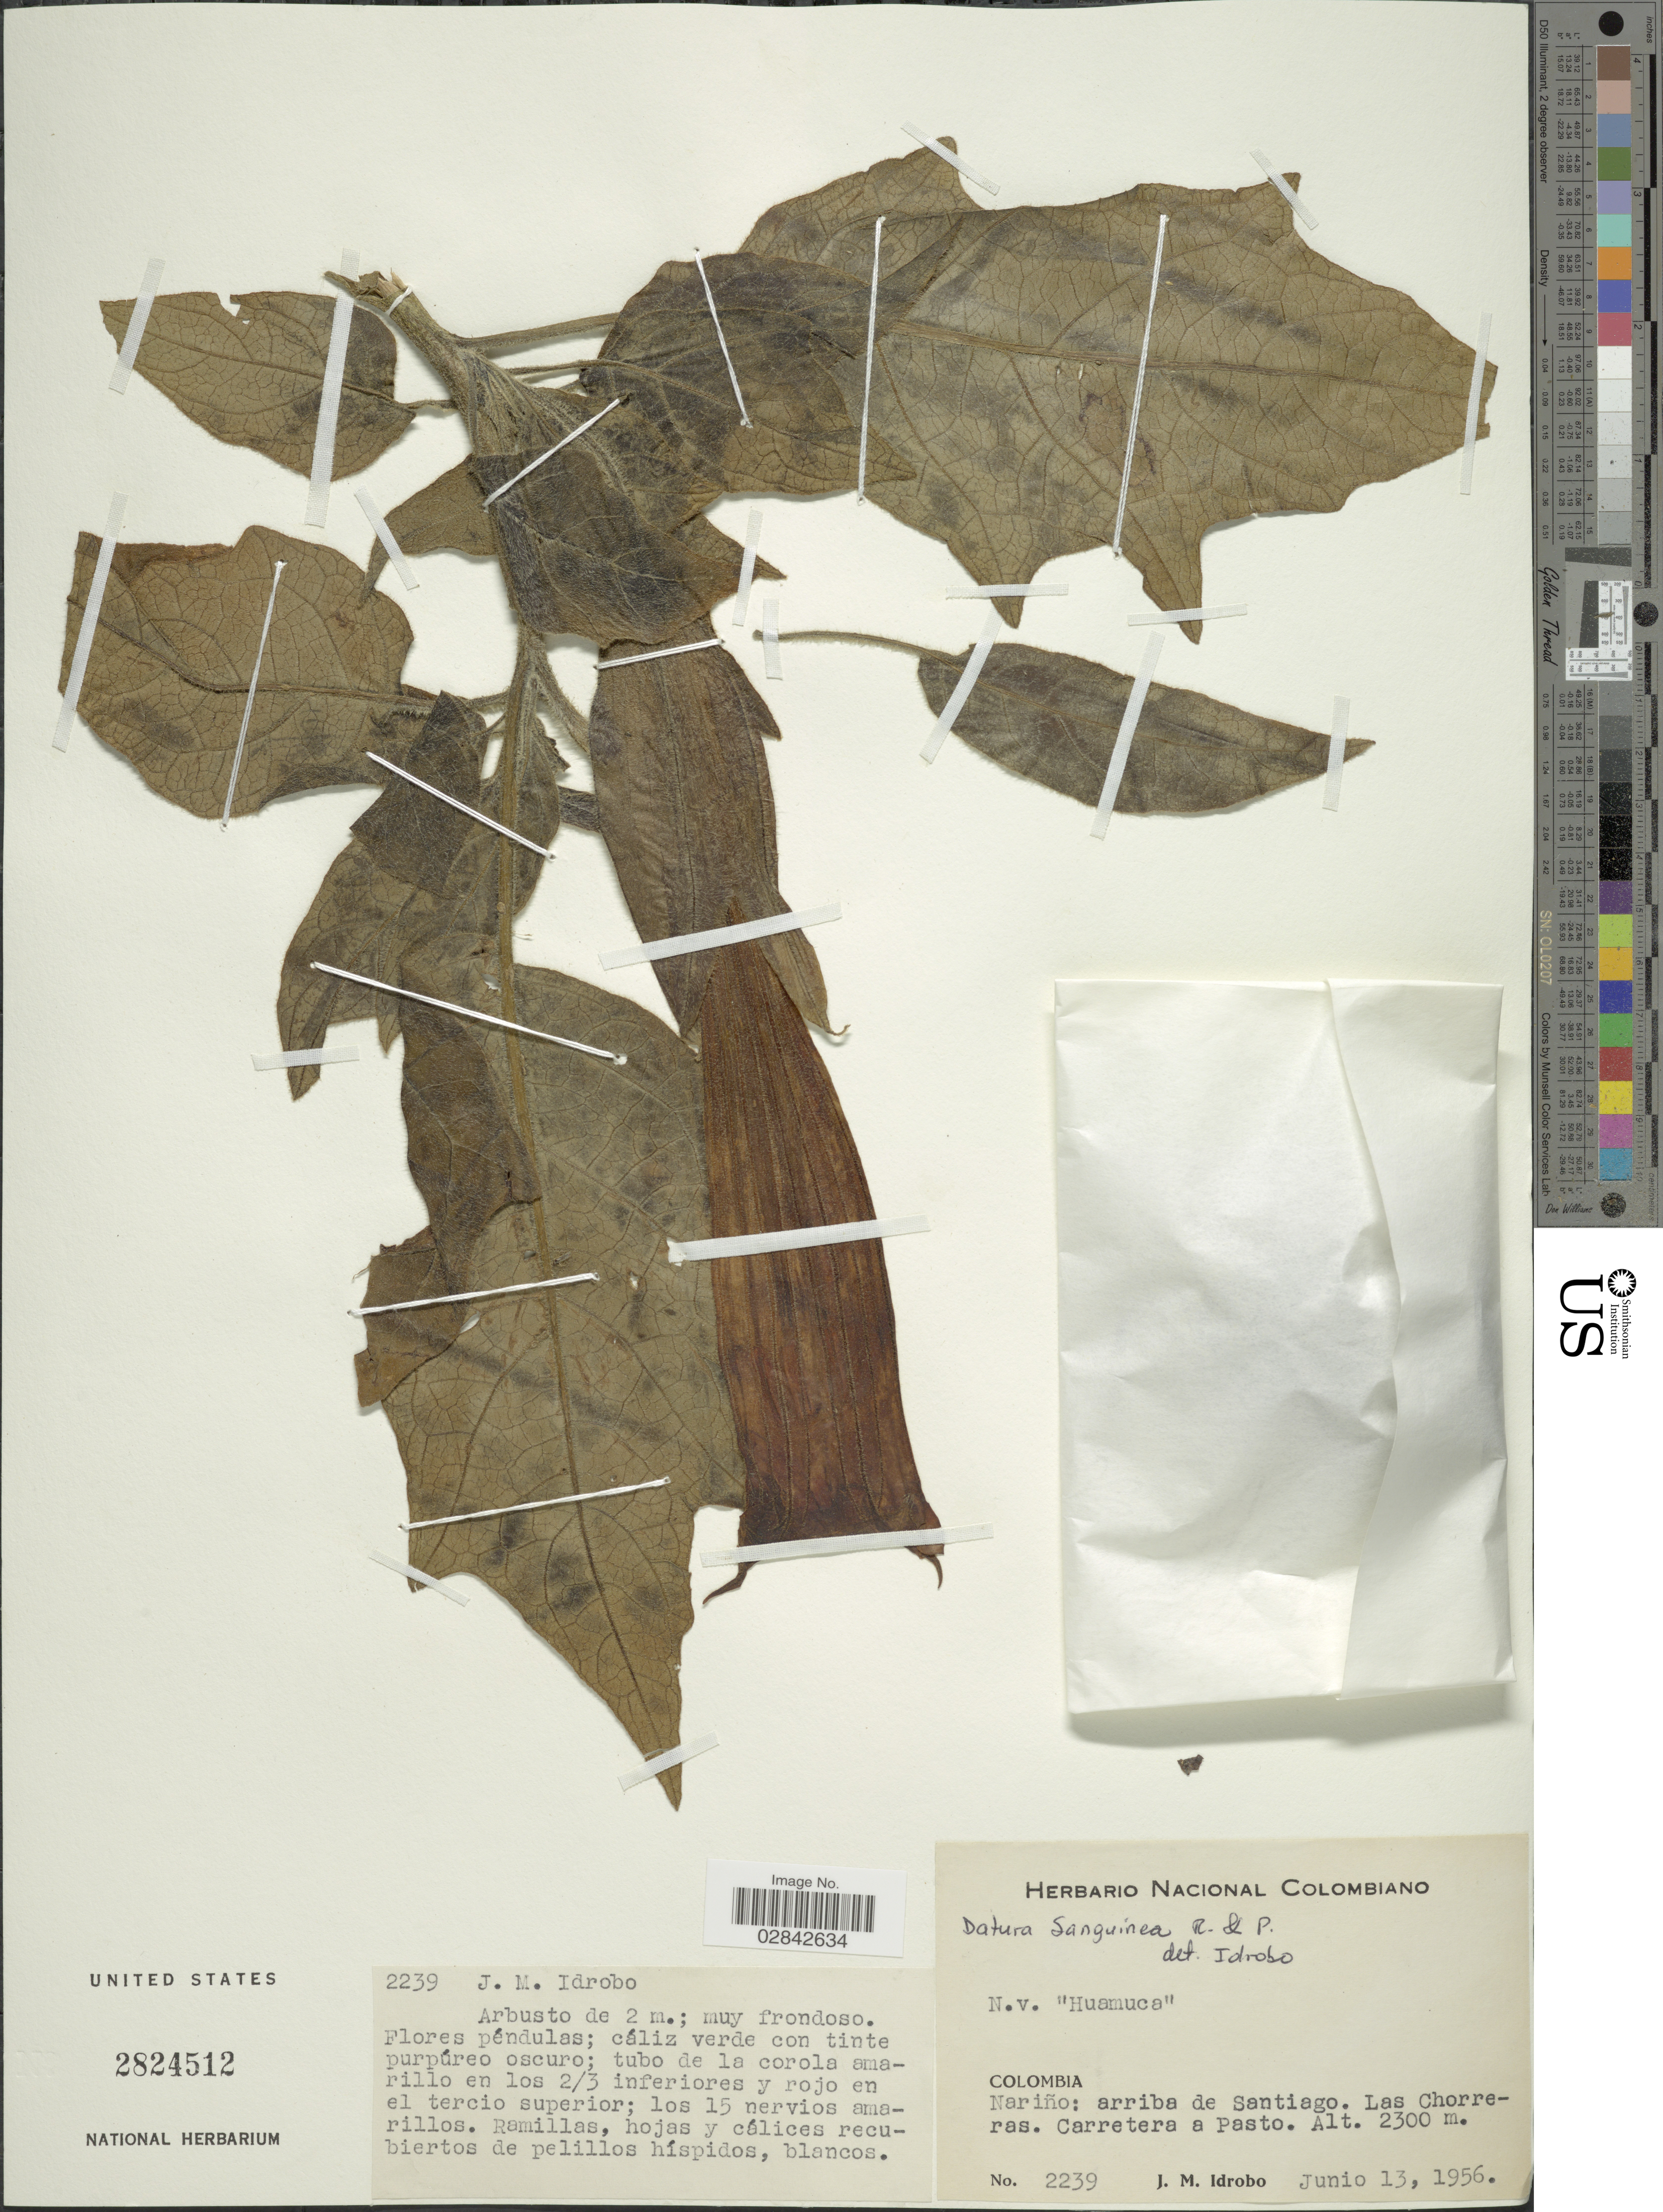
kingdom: Plantae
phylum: Tracheophyta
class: Magnoliopsida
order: Solanales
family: Solanaceae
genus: Brugmansia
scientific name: Brugmansia sanguinea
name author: (Ruiz & Pav.) D. Don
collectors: J. M. Idrobo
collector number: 2239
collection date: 1956-06-13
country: Colombia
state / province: Nariño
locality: Arriba de Santiago. Las Chorreras. Carretera a Pasto.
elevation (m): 2300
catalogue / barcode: US 2824512